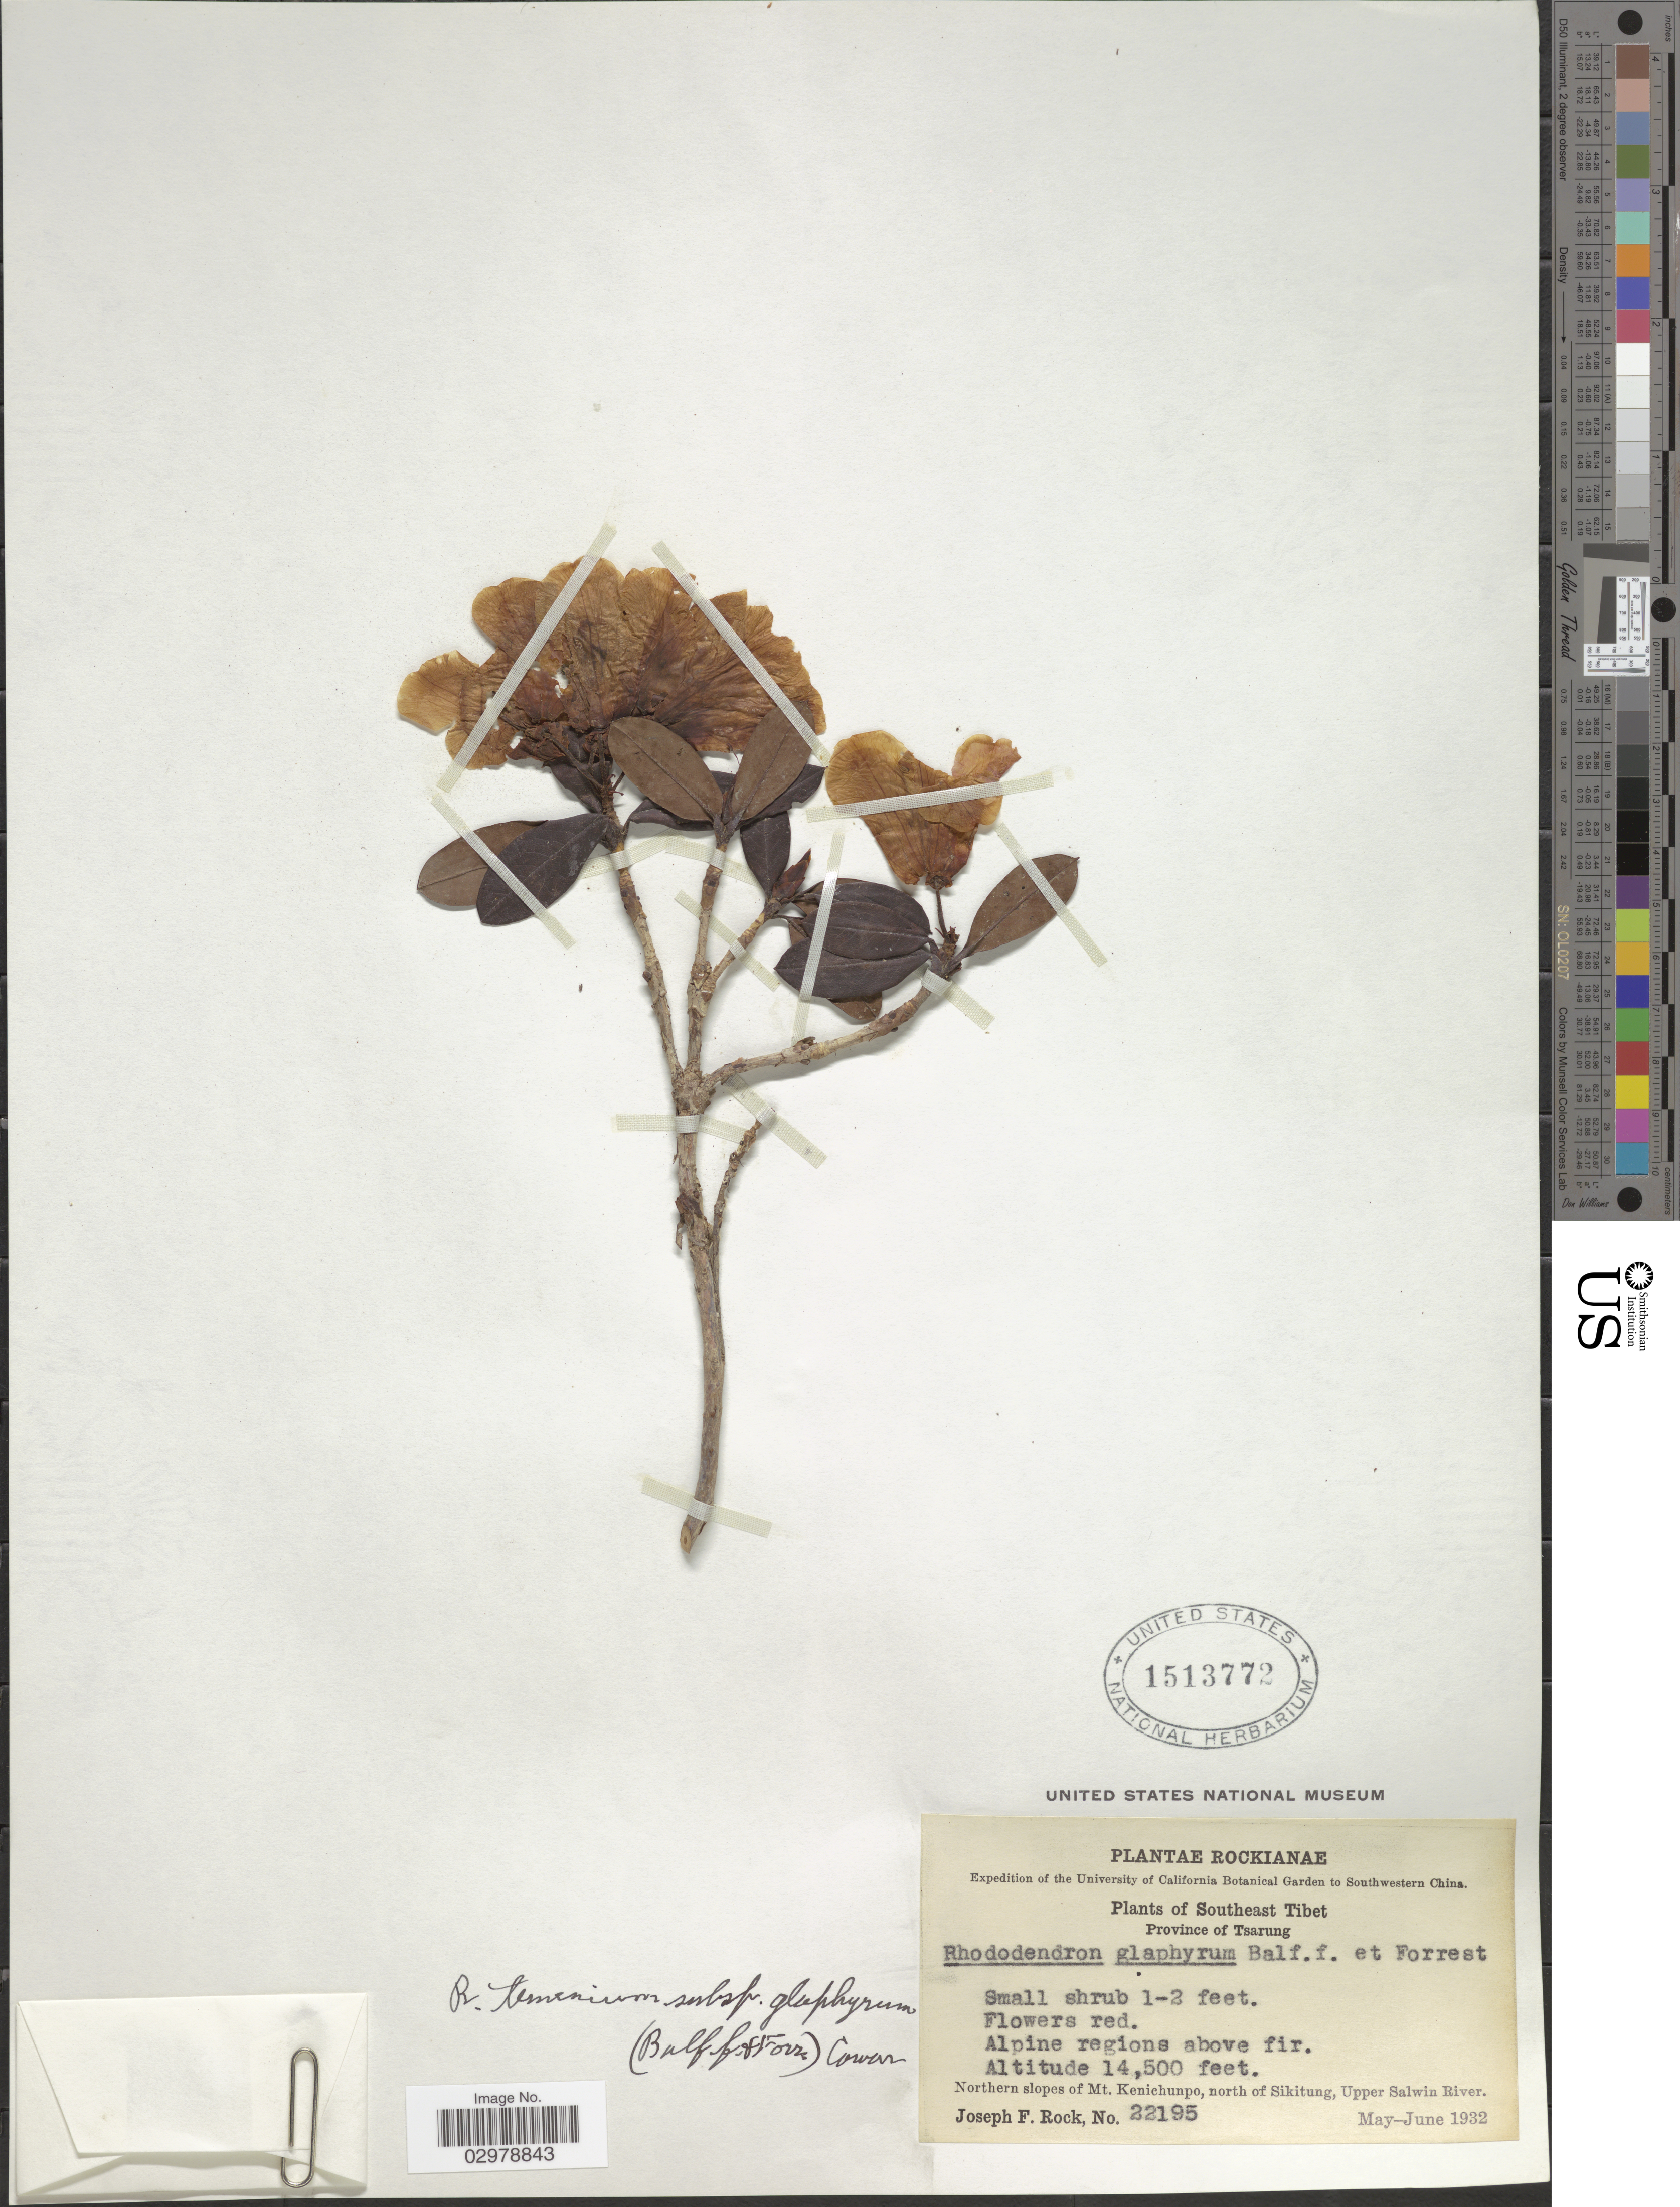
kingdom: Plantae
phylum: Tracheophyta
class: Magnoliopsida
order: Ericales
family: Ericaceae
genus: Rhododendron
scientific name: Rhododendron temenium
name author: Balf. f. & Forrest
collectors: J. F. Rock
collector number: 22195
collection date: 1932-05/1932-06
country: China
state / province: Xizang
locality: Southwestern China. Southeast Tibet. Province of Tsarung. Alpine regions above fir. Northern slopes of Mt. Kenichunpo, north of Sikitung, Upper Salwin River.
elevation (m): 4420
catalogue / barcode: US 1513772